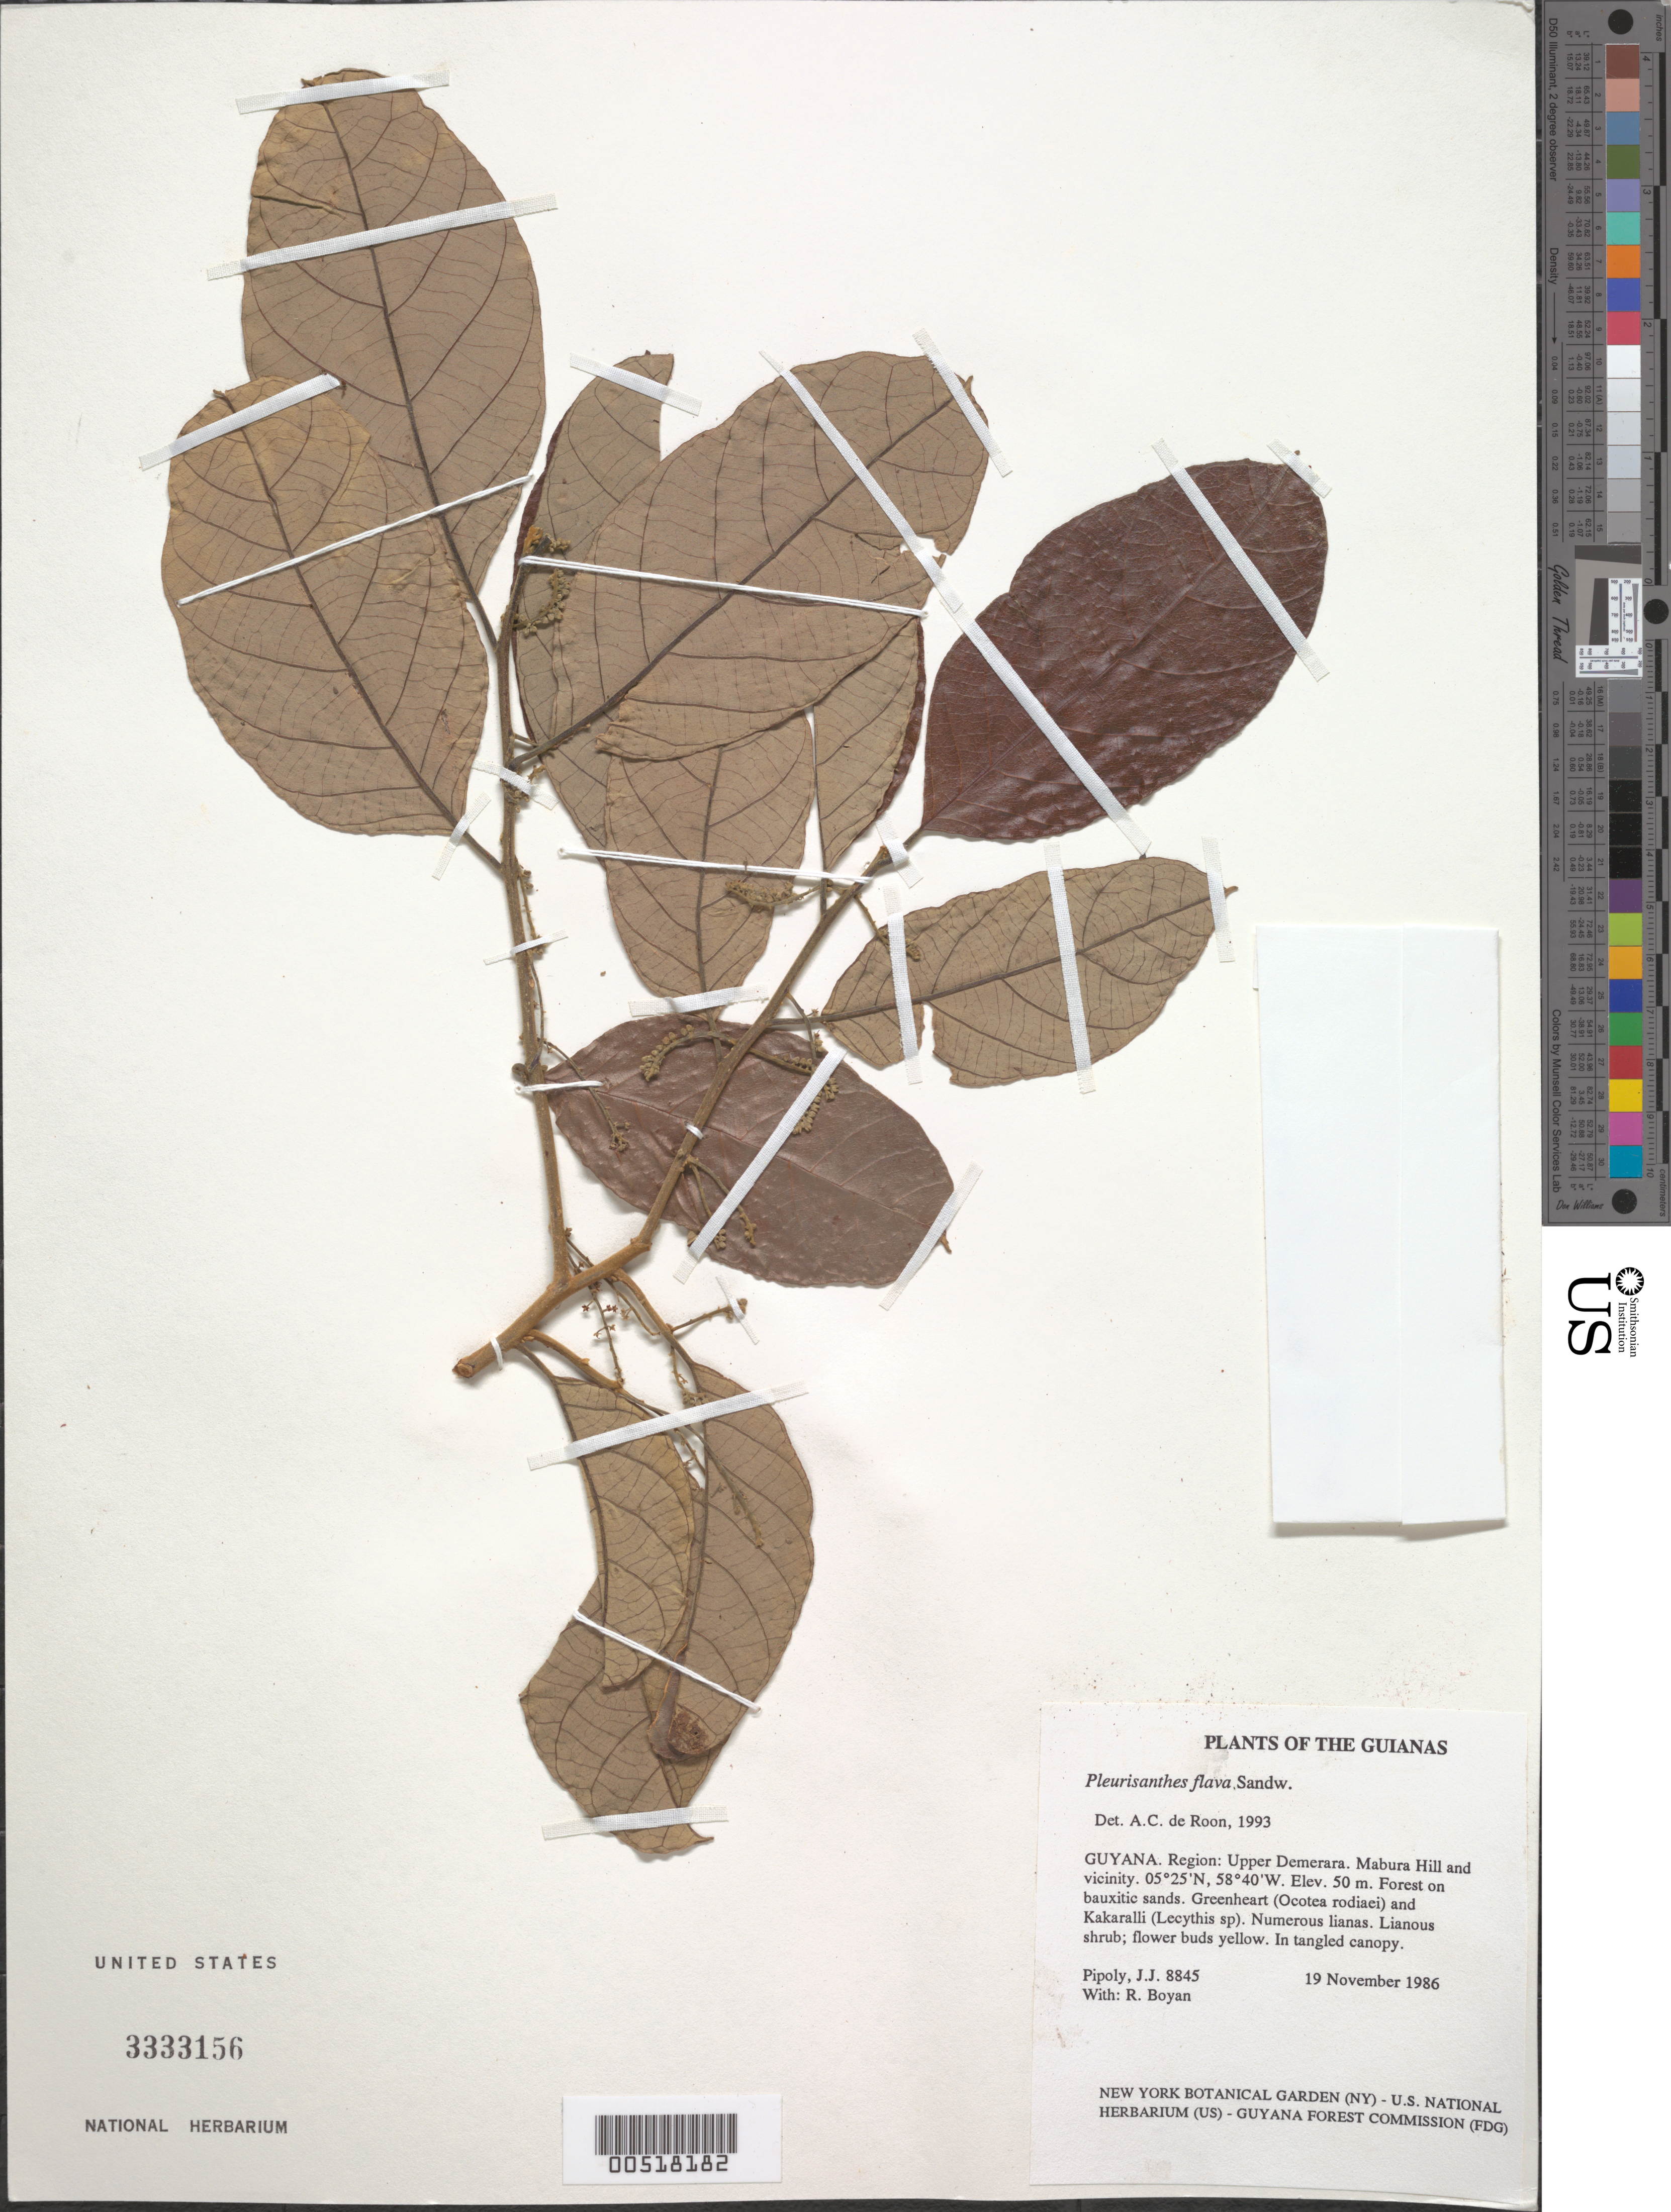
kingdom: Plantae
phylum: Tracheophyta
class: Magnoliopsida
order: Icacinales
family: Icacinaceae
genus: Pleurisanthes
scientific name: Pleurisanthes flava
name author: Sandwith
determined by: de Roon, A. C.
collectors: J. J. Pipoly & R. Boyan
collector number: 8845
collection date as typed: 19 November 1986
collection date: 1986-11-19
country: Guyana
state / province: U. Demerara-Berbice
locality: Mabura Hill and vicinity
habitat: Forest on bauxitic sands. Greenheart (Ocotea rodiaei) and Kakaralli (Lecythis sp). Numerous lianas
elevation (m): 50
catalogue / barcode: US 3333156